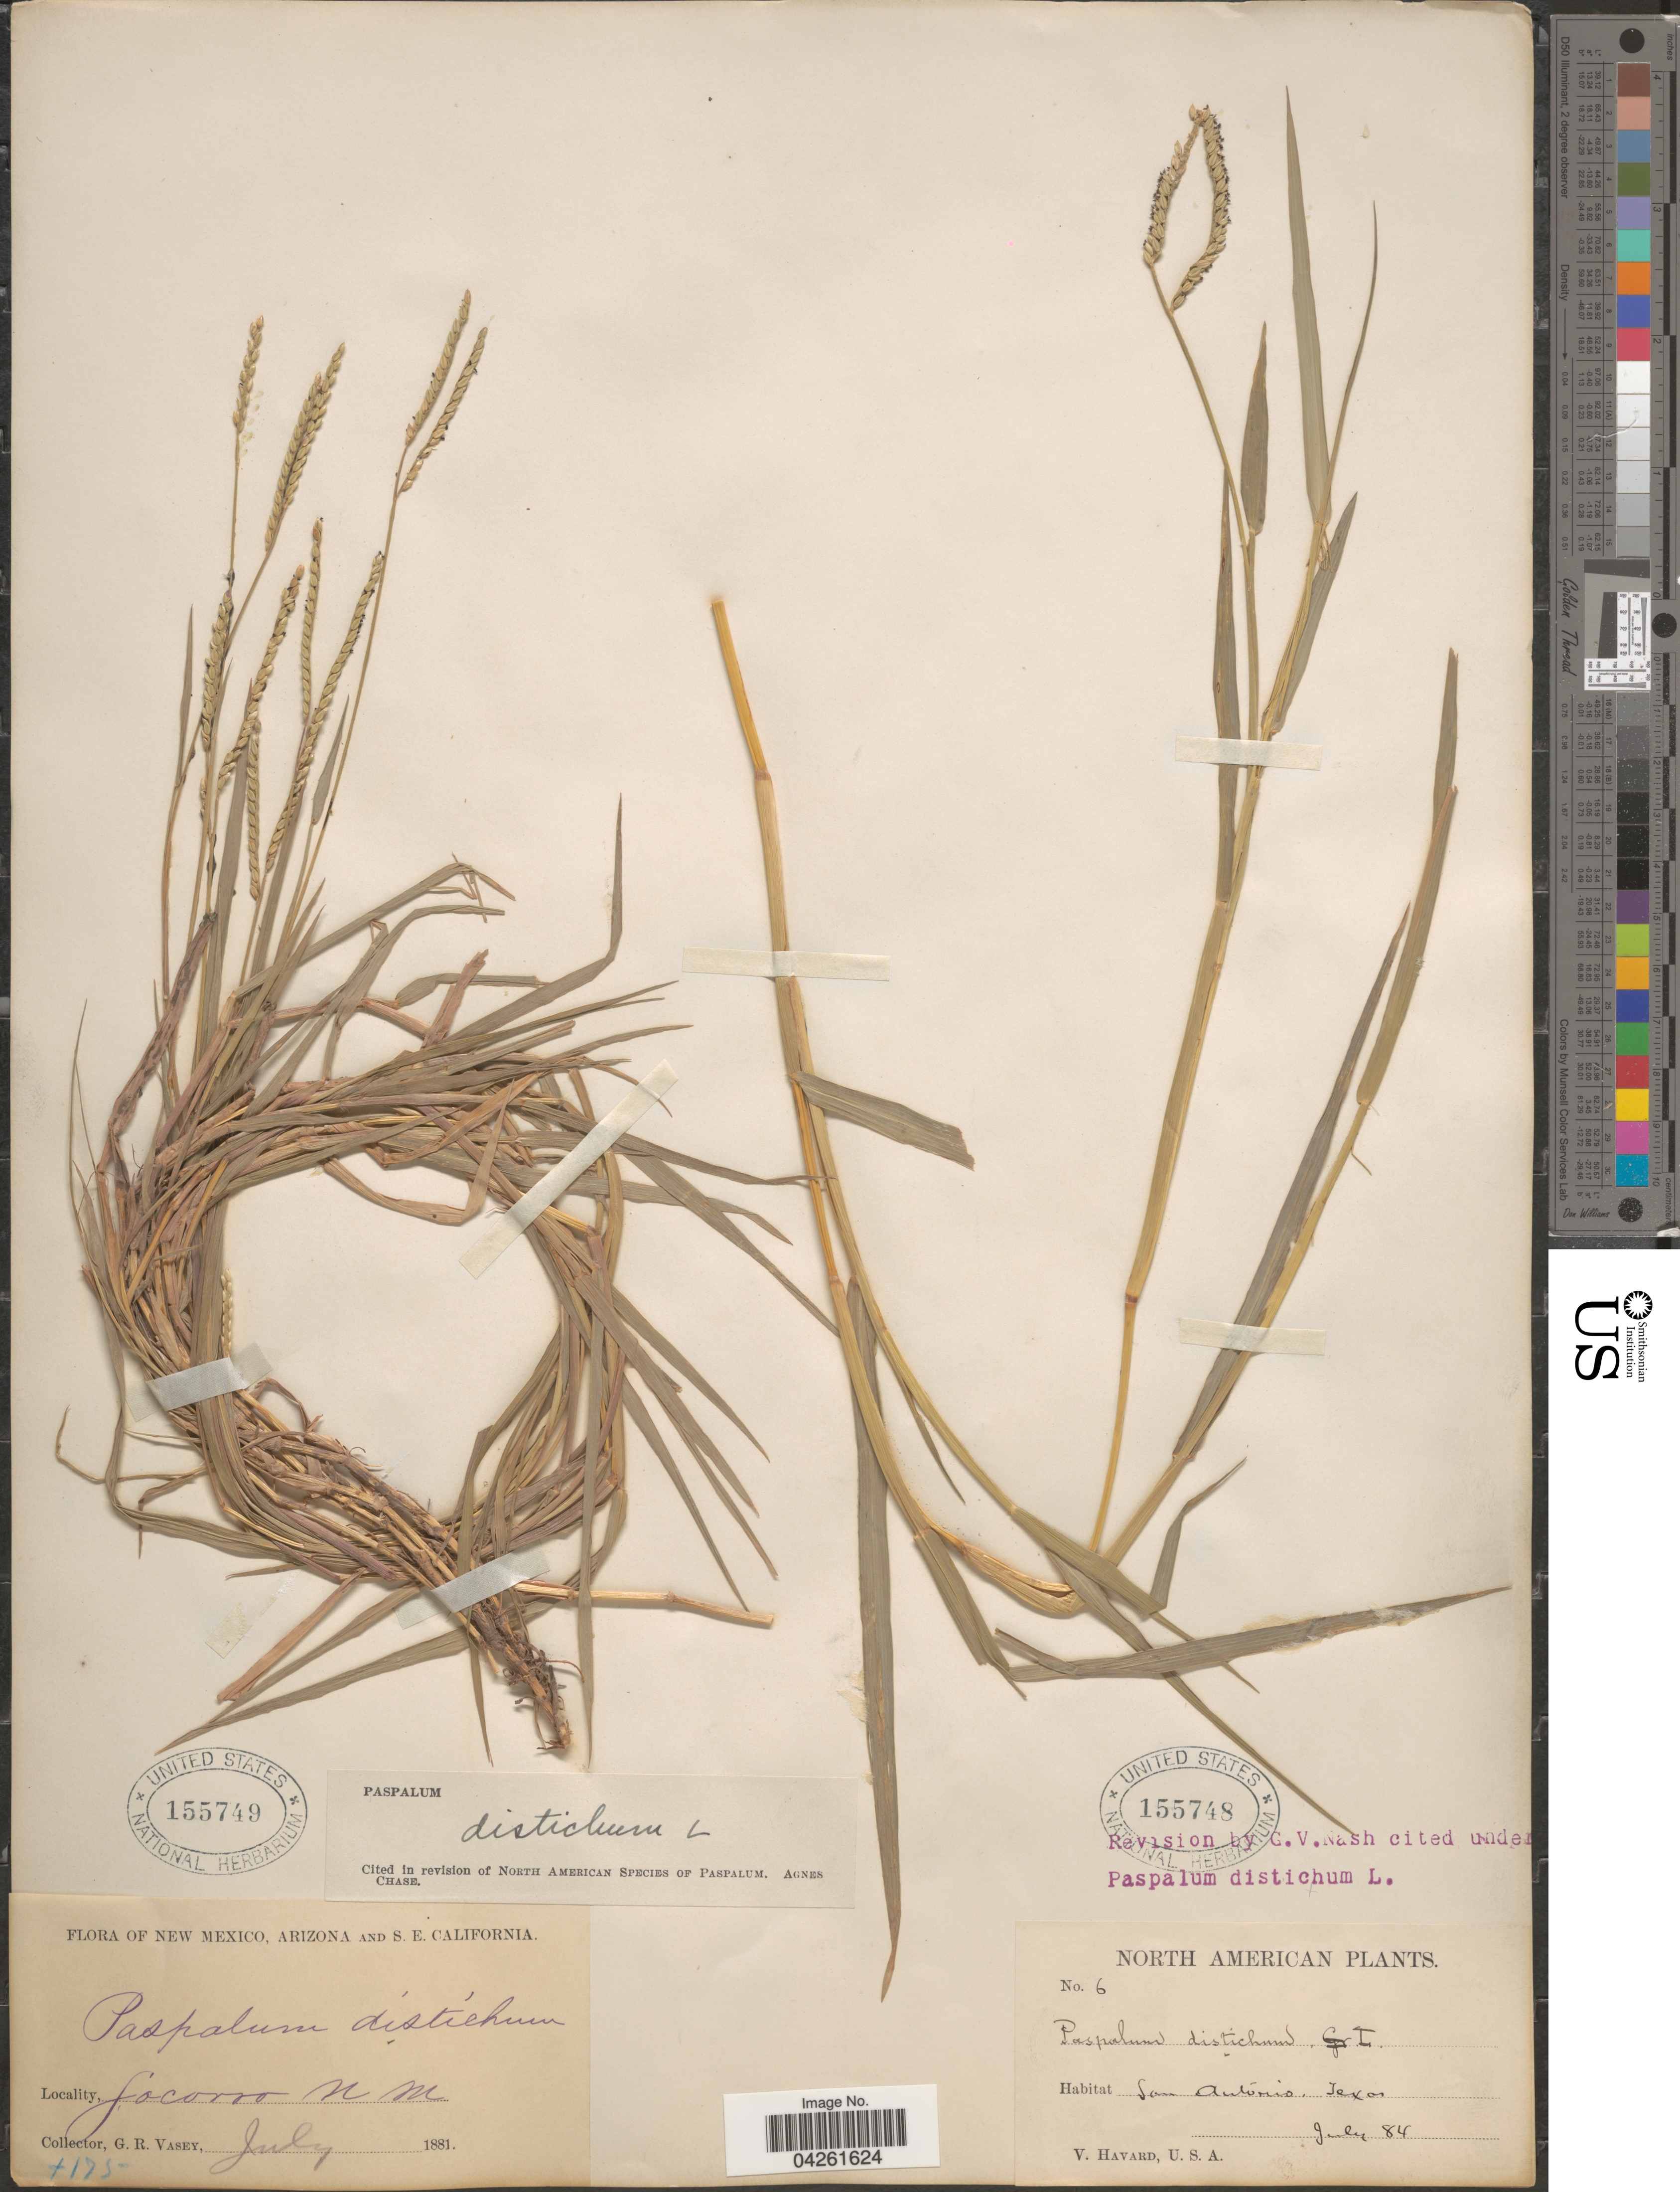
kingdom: Plantae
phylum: Tracheophyta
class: Liliopsida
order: Poales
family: Poaceae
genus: Paspalum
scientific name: Paspalum distichum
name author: L.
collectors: V. Havard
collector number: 6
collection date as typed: Transcribed d/m/y: /7/84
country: United States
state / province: Texas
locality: San Antonio.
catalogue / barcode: US 155748-2